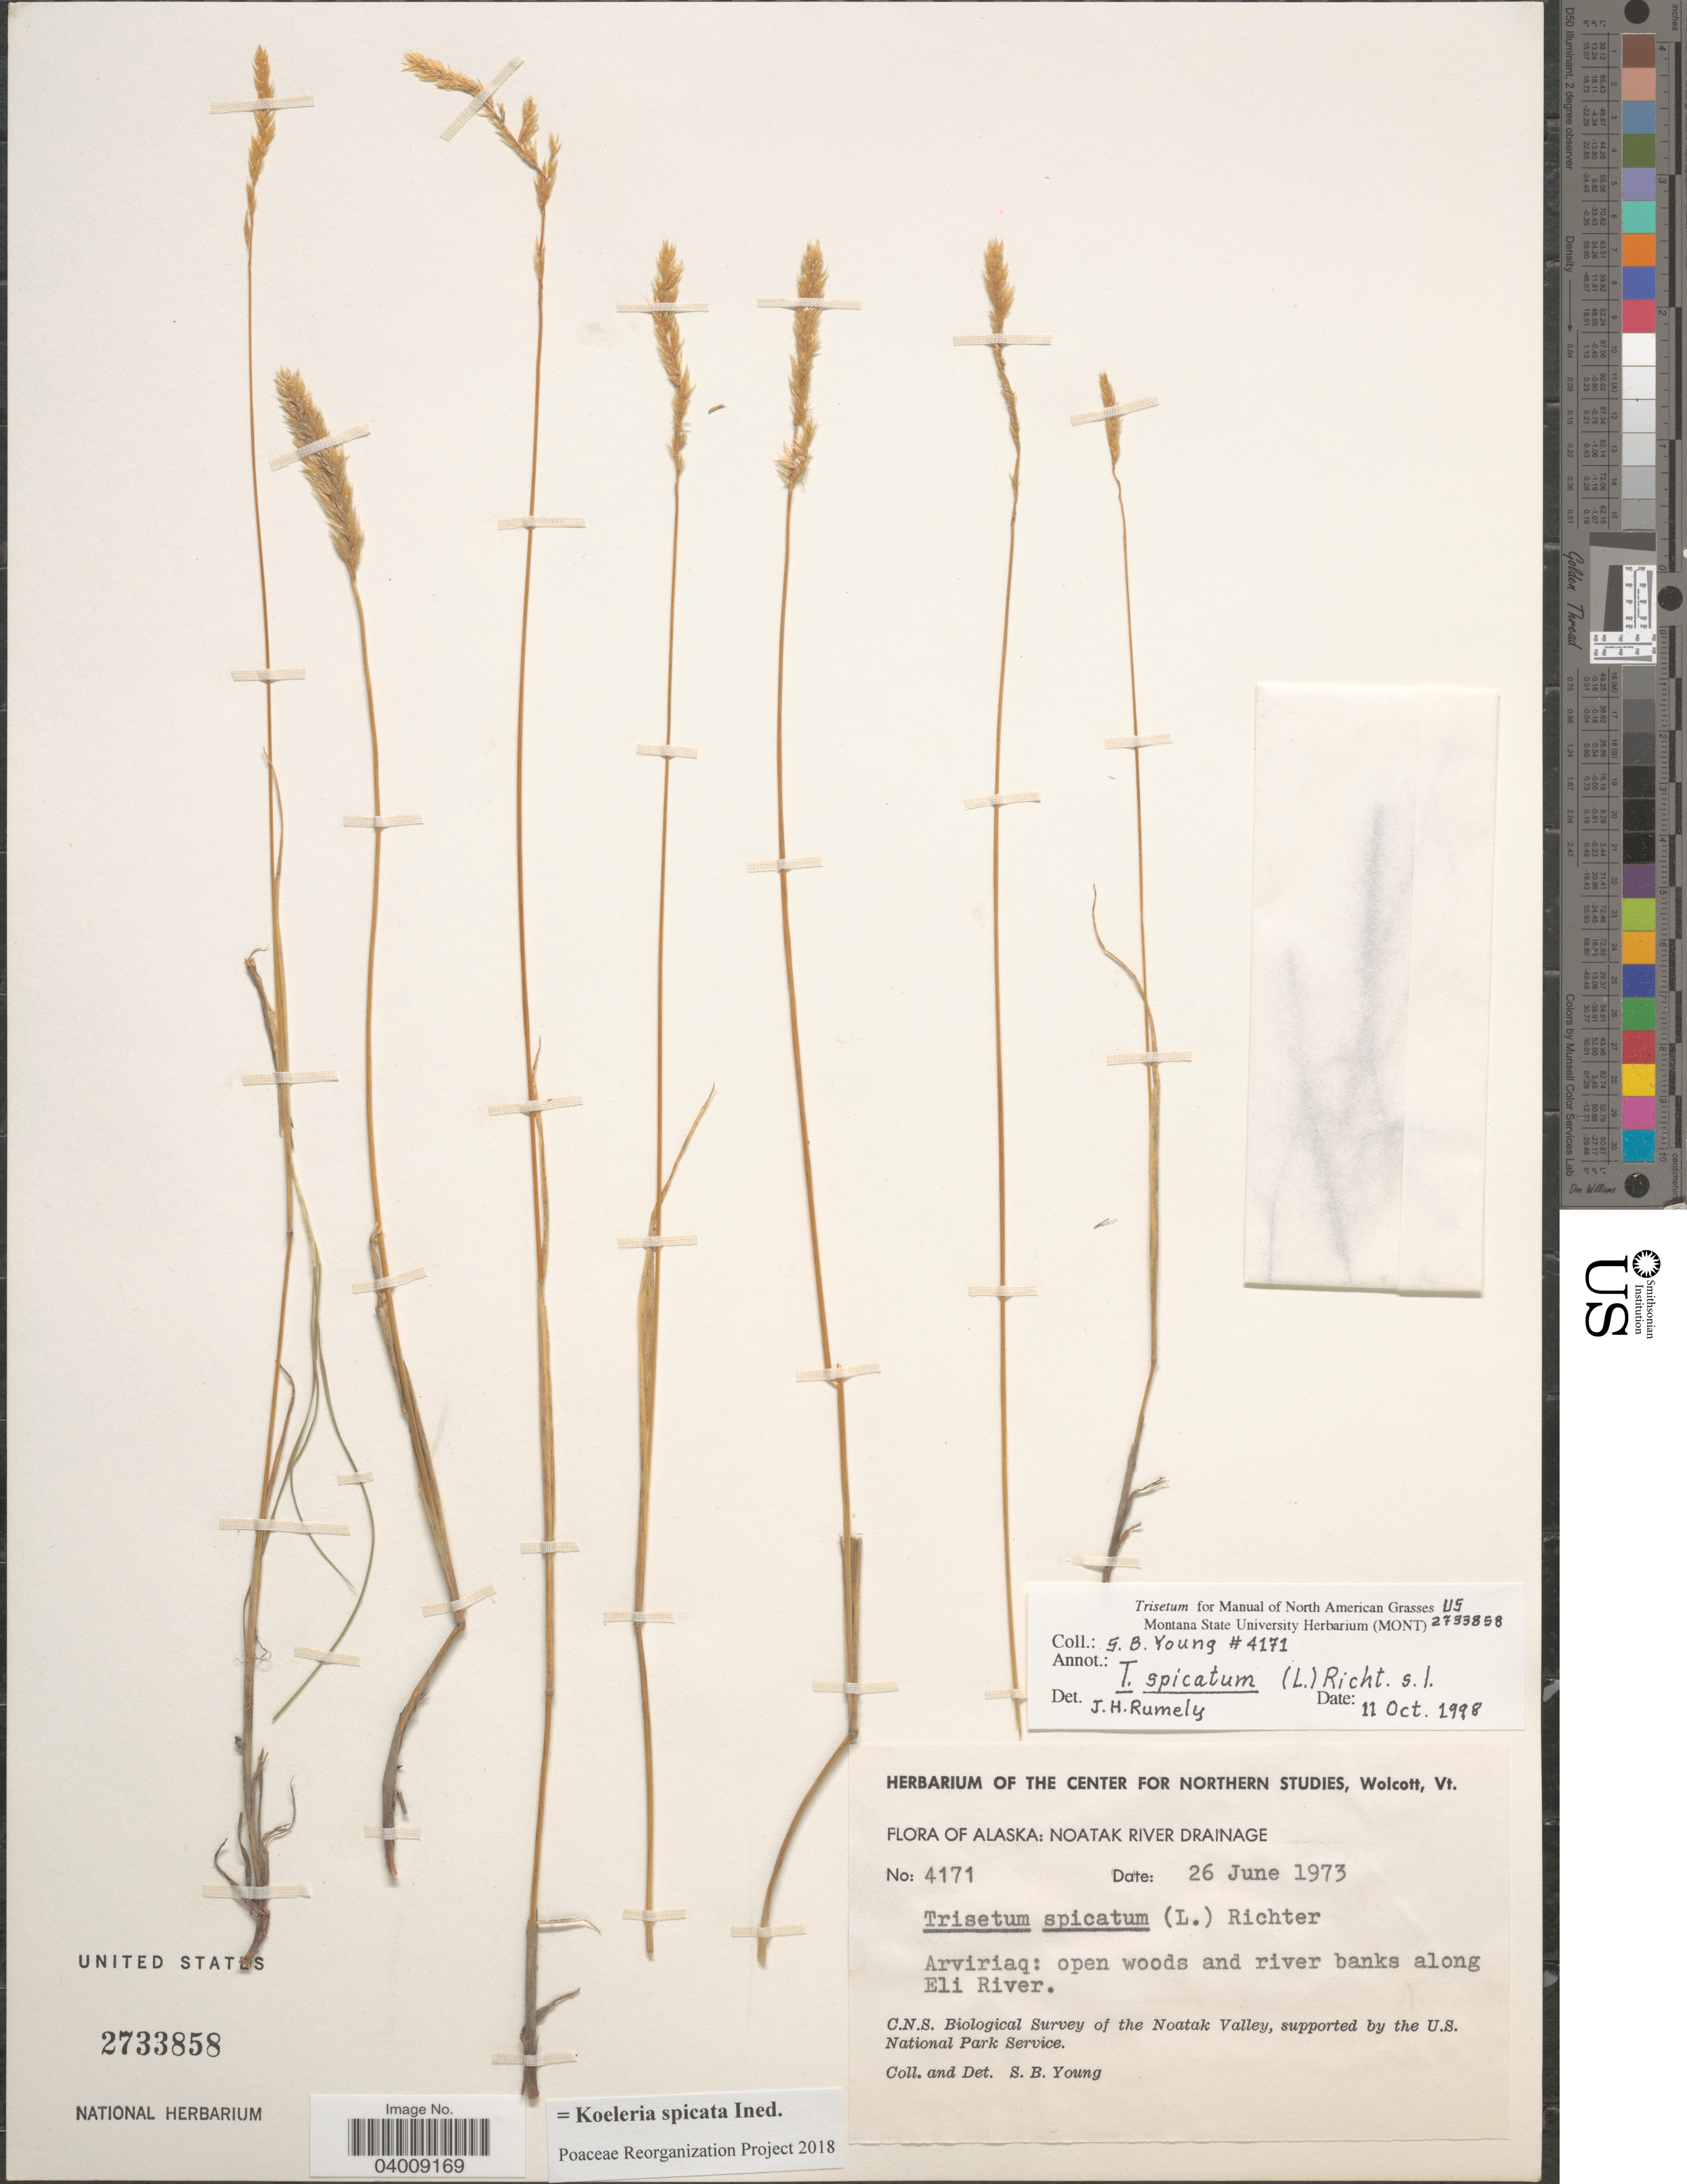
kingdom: Plantae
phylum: Tracheophyta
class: Liliopsida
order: Poales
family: Poaceae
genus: Koeleria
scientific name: Koeleria spicata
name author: (L.) Barberá et al.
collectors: S. Young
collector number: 4171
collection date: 1973-06-26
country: United States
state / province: Alaska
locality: Noatak River Drainage. Arviriaq: open woods and river banks along Eli River.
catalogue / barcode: US 2733858